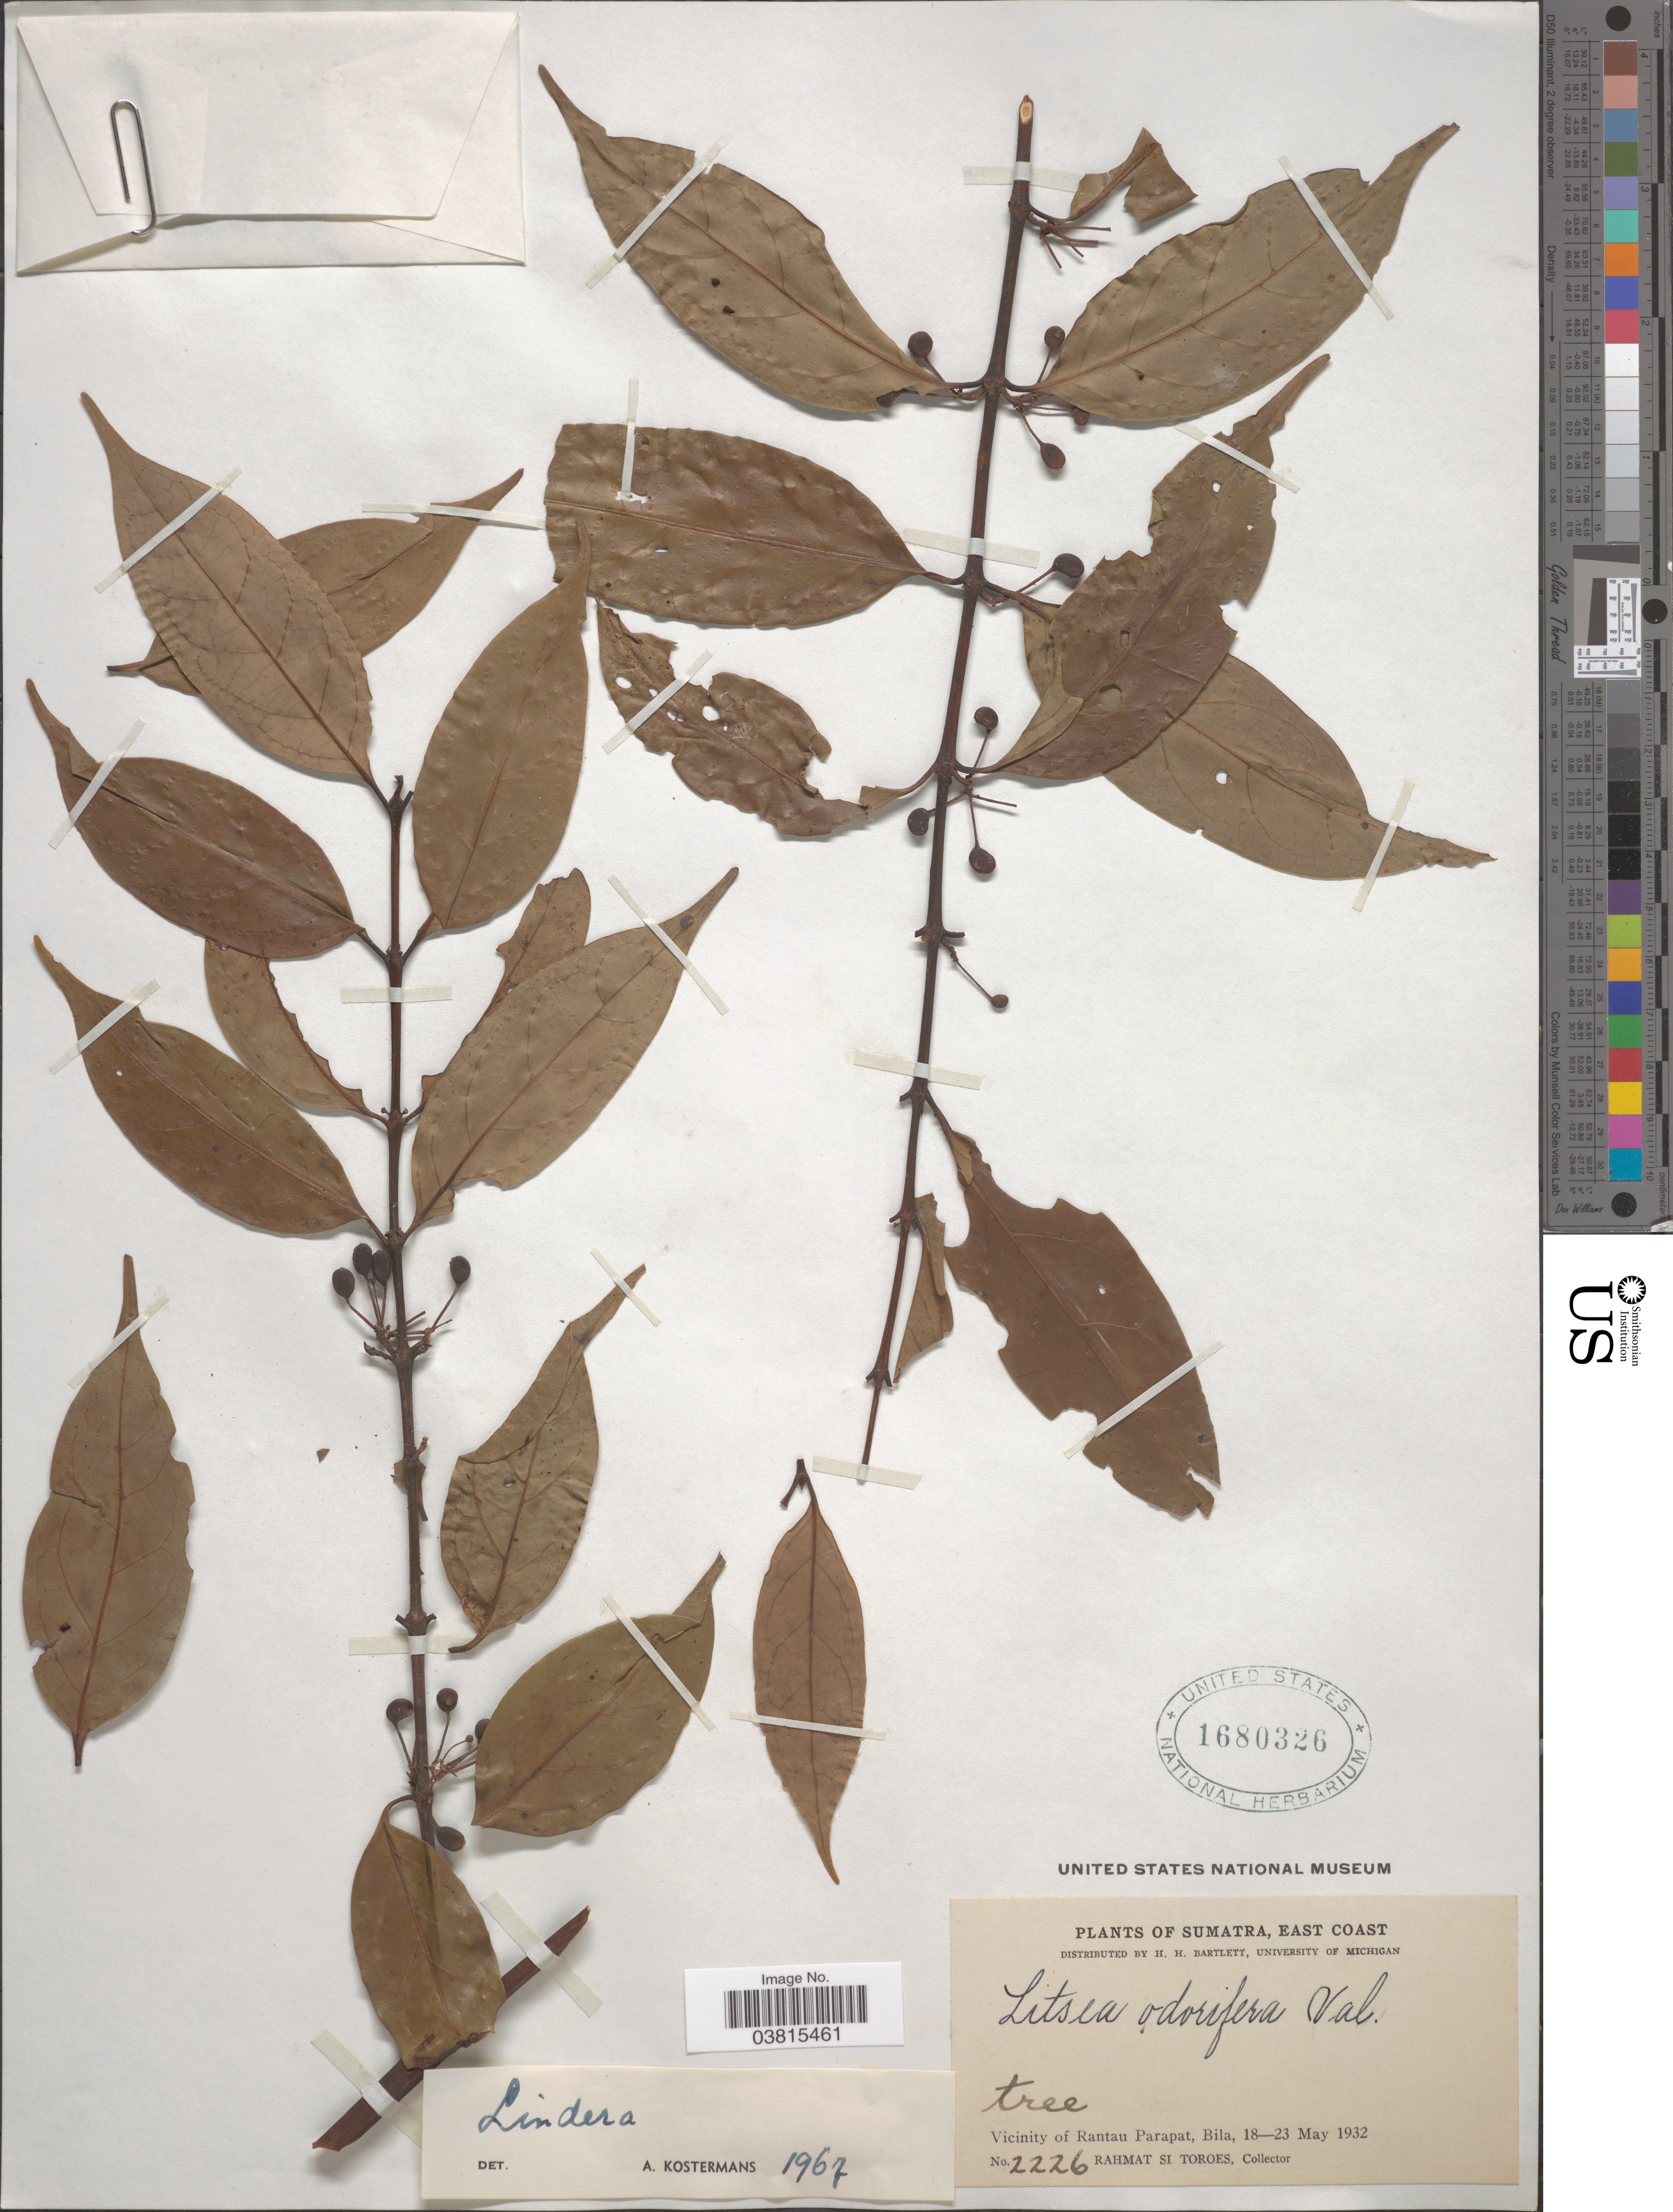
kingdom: Plantae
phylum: Tracheophyta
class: Magnoliopsida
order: Laurales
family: Lauraceae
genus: Lindera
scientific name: Lindera sp.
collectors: Rahmat Si Boeea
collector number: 2226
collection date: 1932-05-18/1932-05-23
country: Indonesia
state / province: Sumatra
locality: East Coast. Vicinity of Rantau Parapat, Bila.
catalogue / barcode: US 1680326